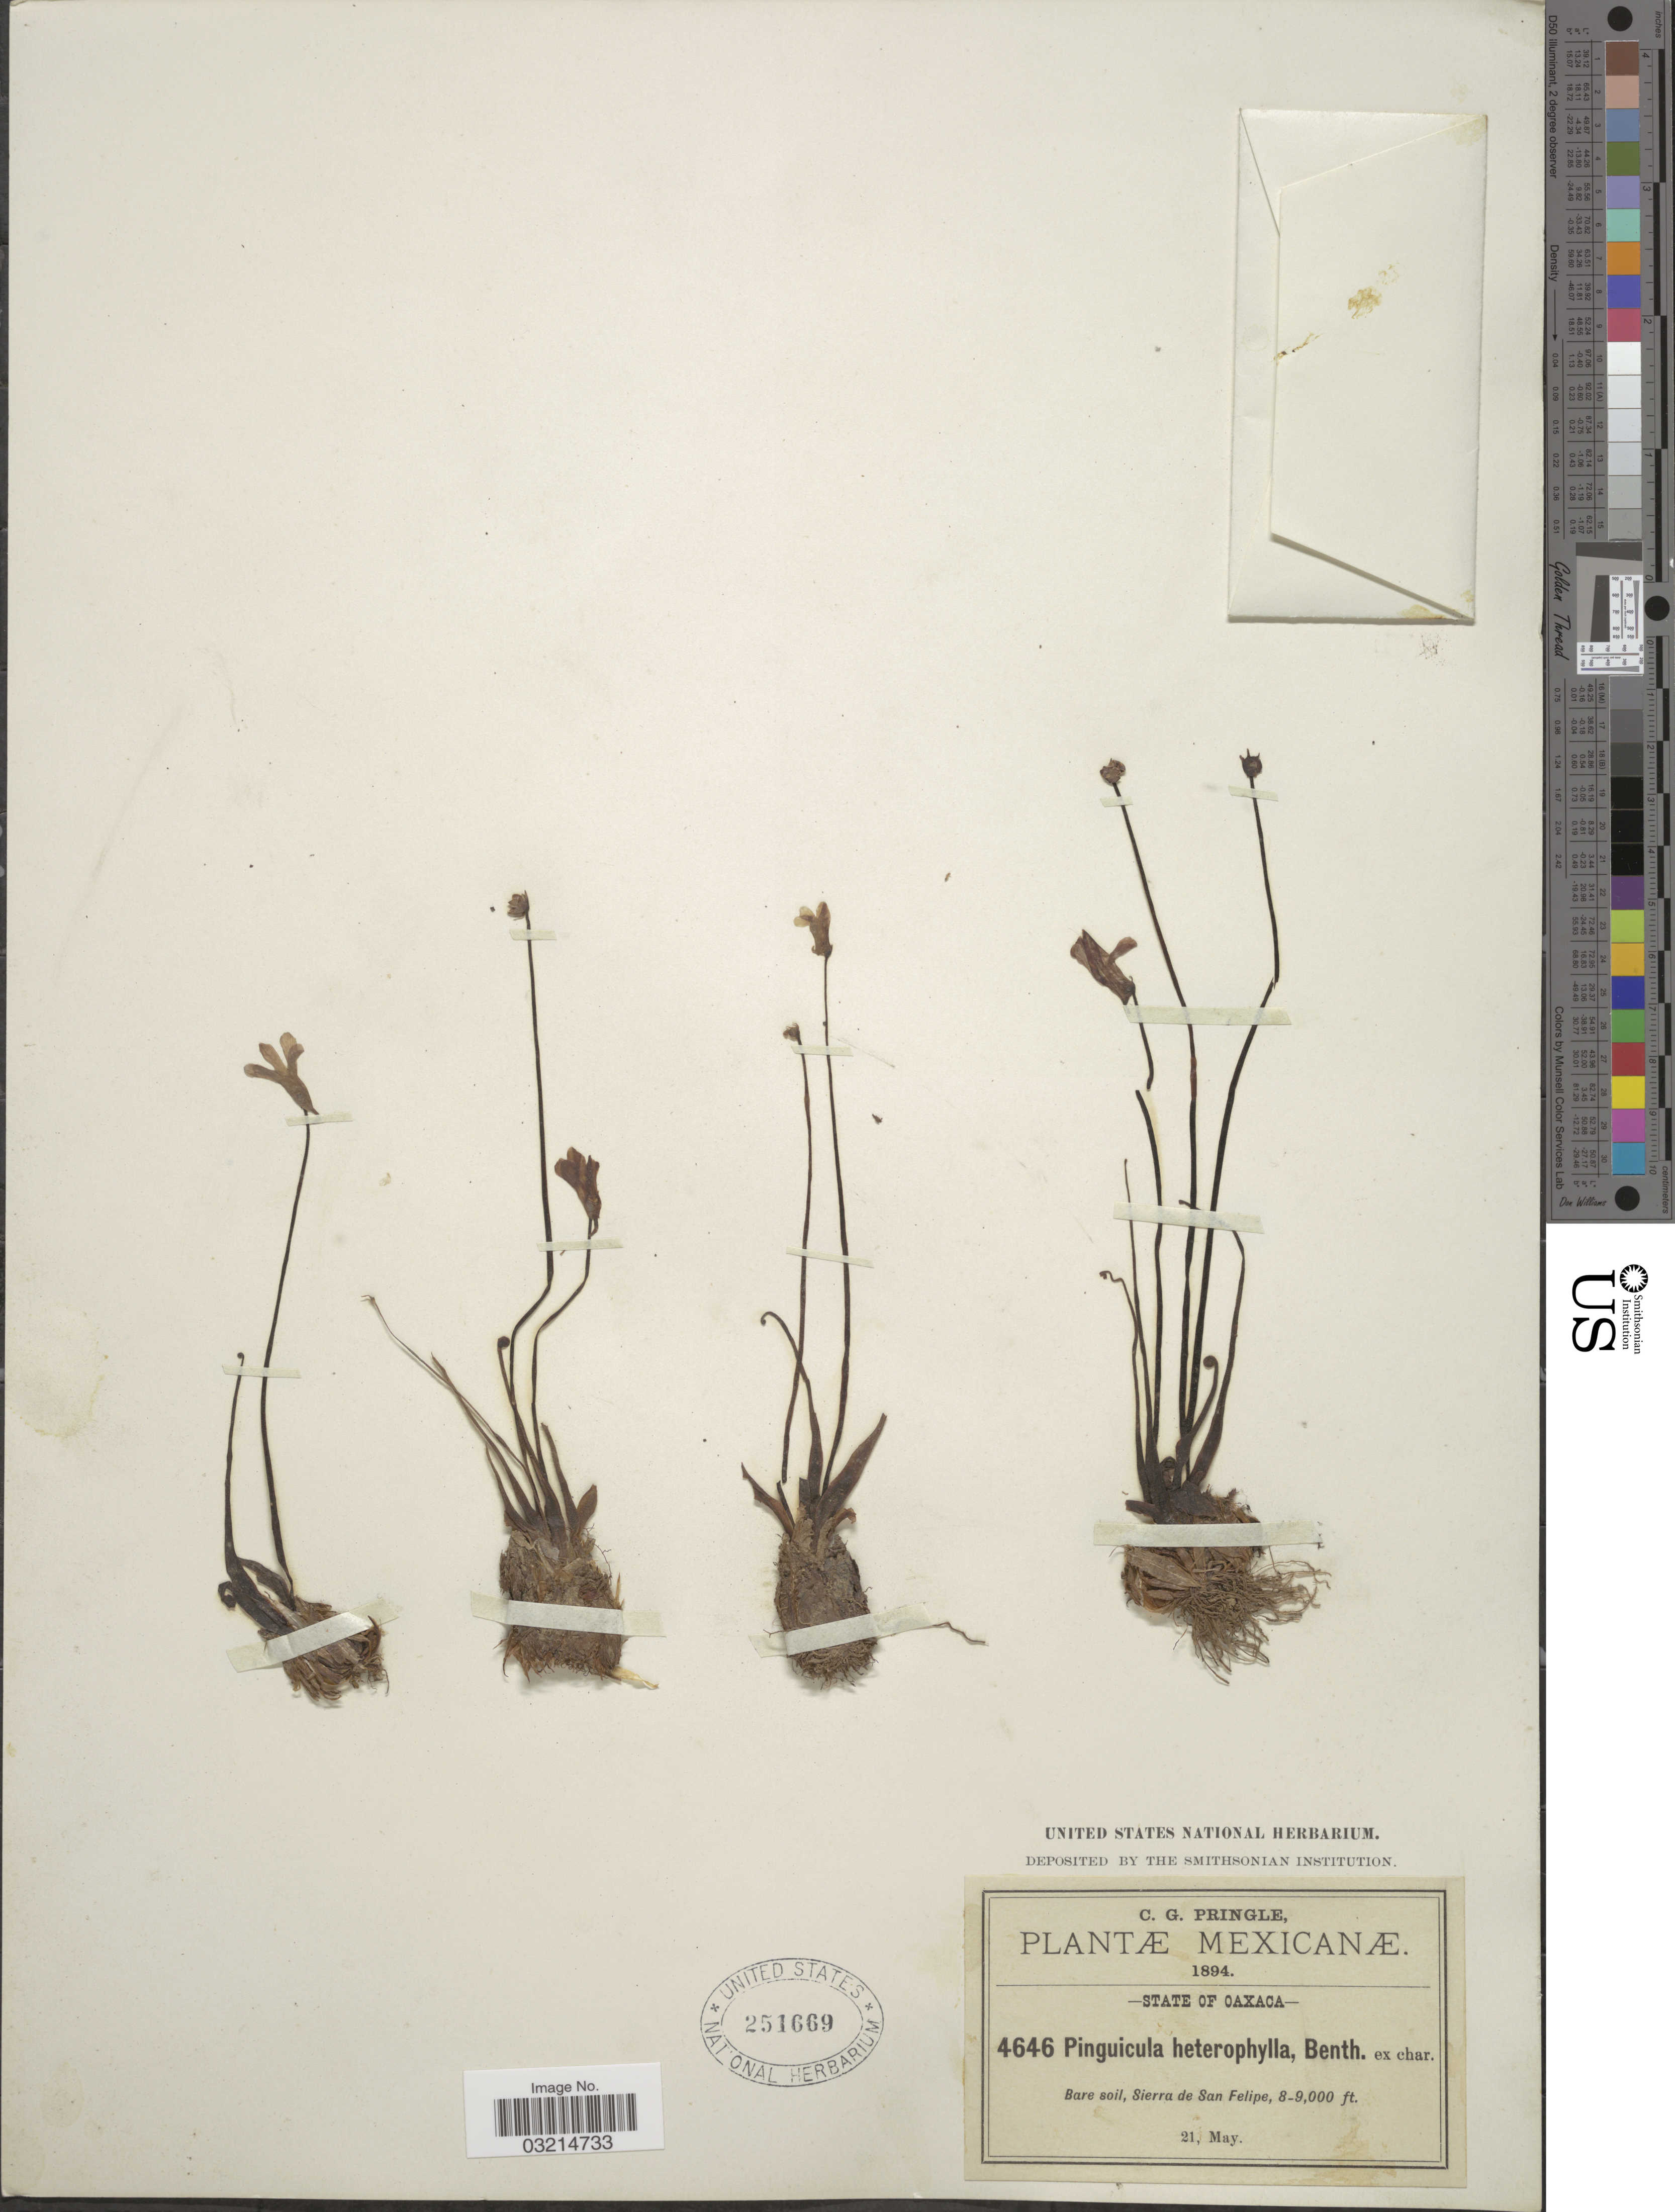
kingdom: Plantae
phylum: Tracheophyta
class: Magnoliopsida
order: Lamiales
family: Lentibulariaceae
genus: Pinguicula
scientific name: Pinguicula heterophylla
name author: Benth.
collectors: C. G. Pringle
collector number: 4646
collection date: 1894-05-21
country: Mexico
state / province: Oaxaca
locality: Bare soil, Sierra de San Felipe.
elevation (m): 2438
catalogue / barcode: US 251669